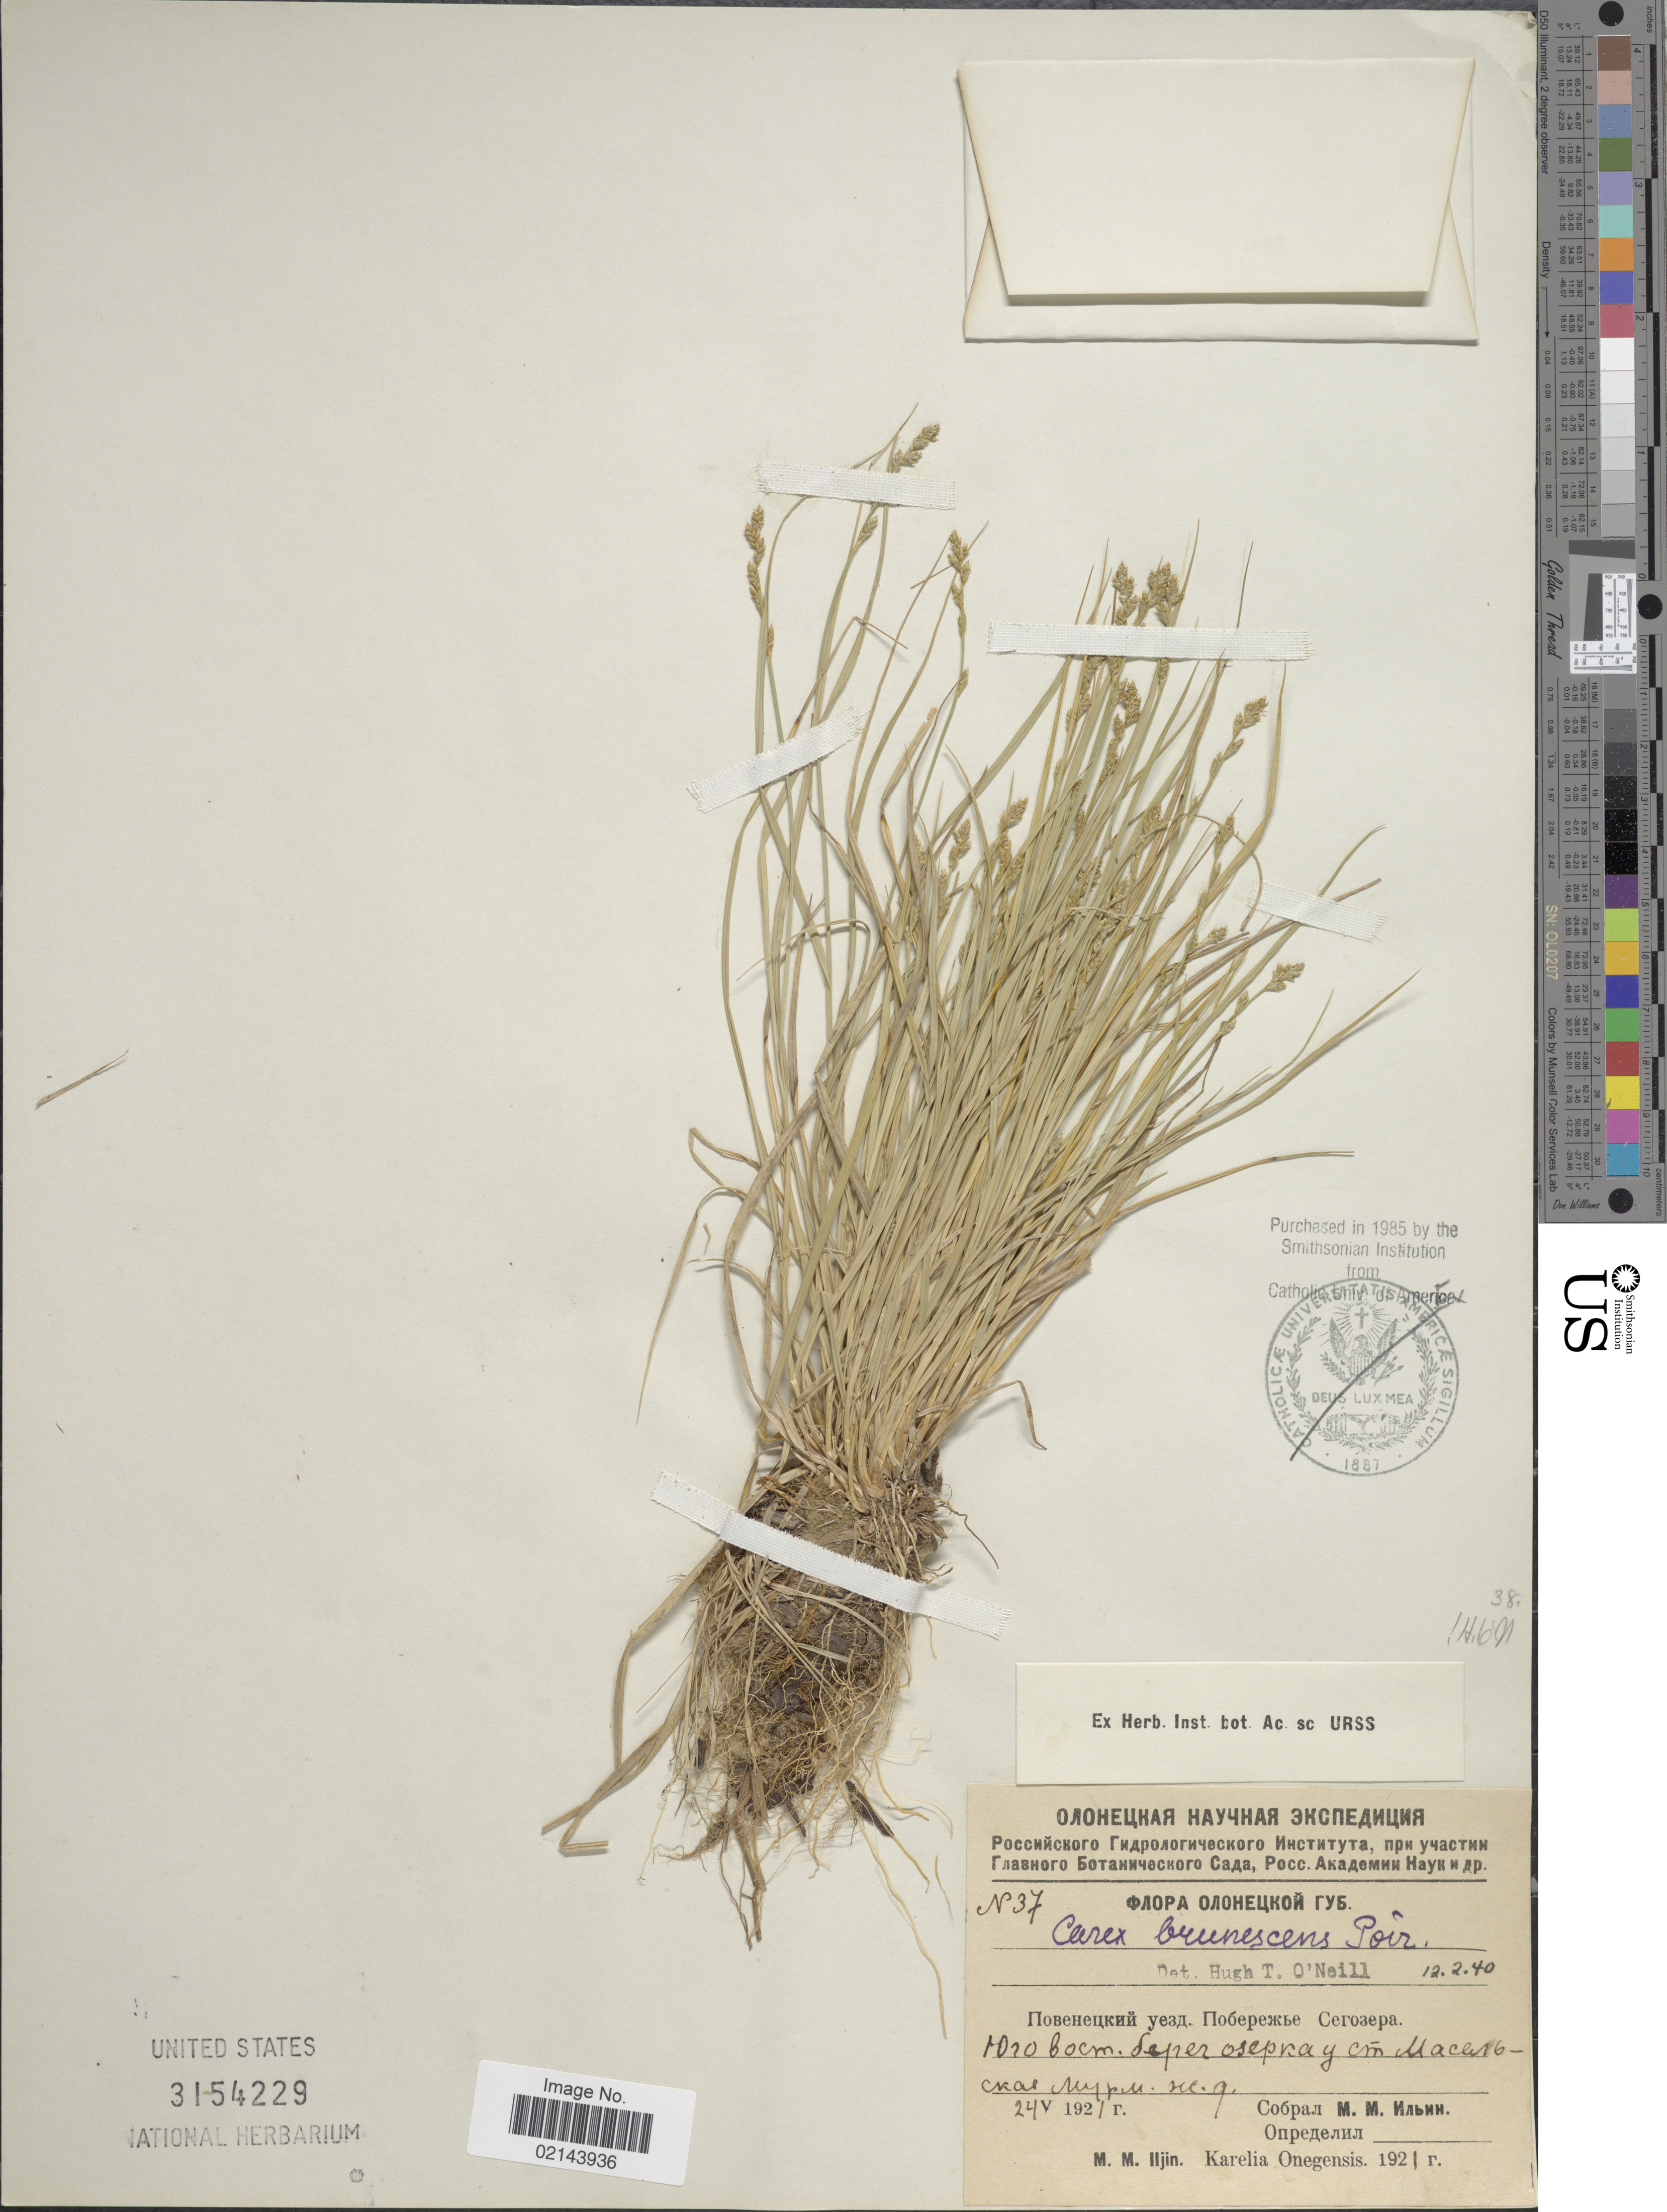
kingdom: Plantae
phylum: Tracheophyta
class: Liliopsida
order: Poales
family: Cyperaceae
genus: Carex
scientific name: Carex brunnescens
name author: (Pers.) Poir.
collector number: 37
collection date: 1921-05-24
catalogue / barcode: US 3154229